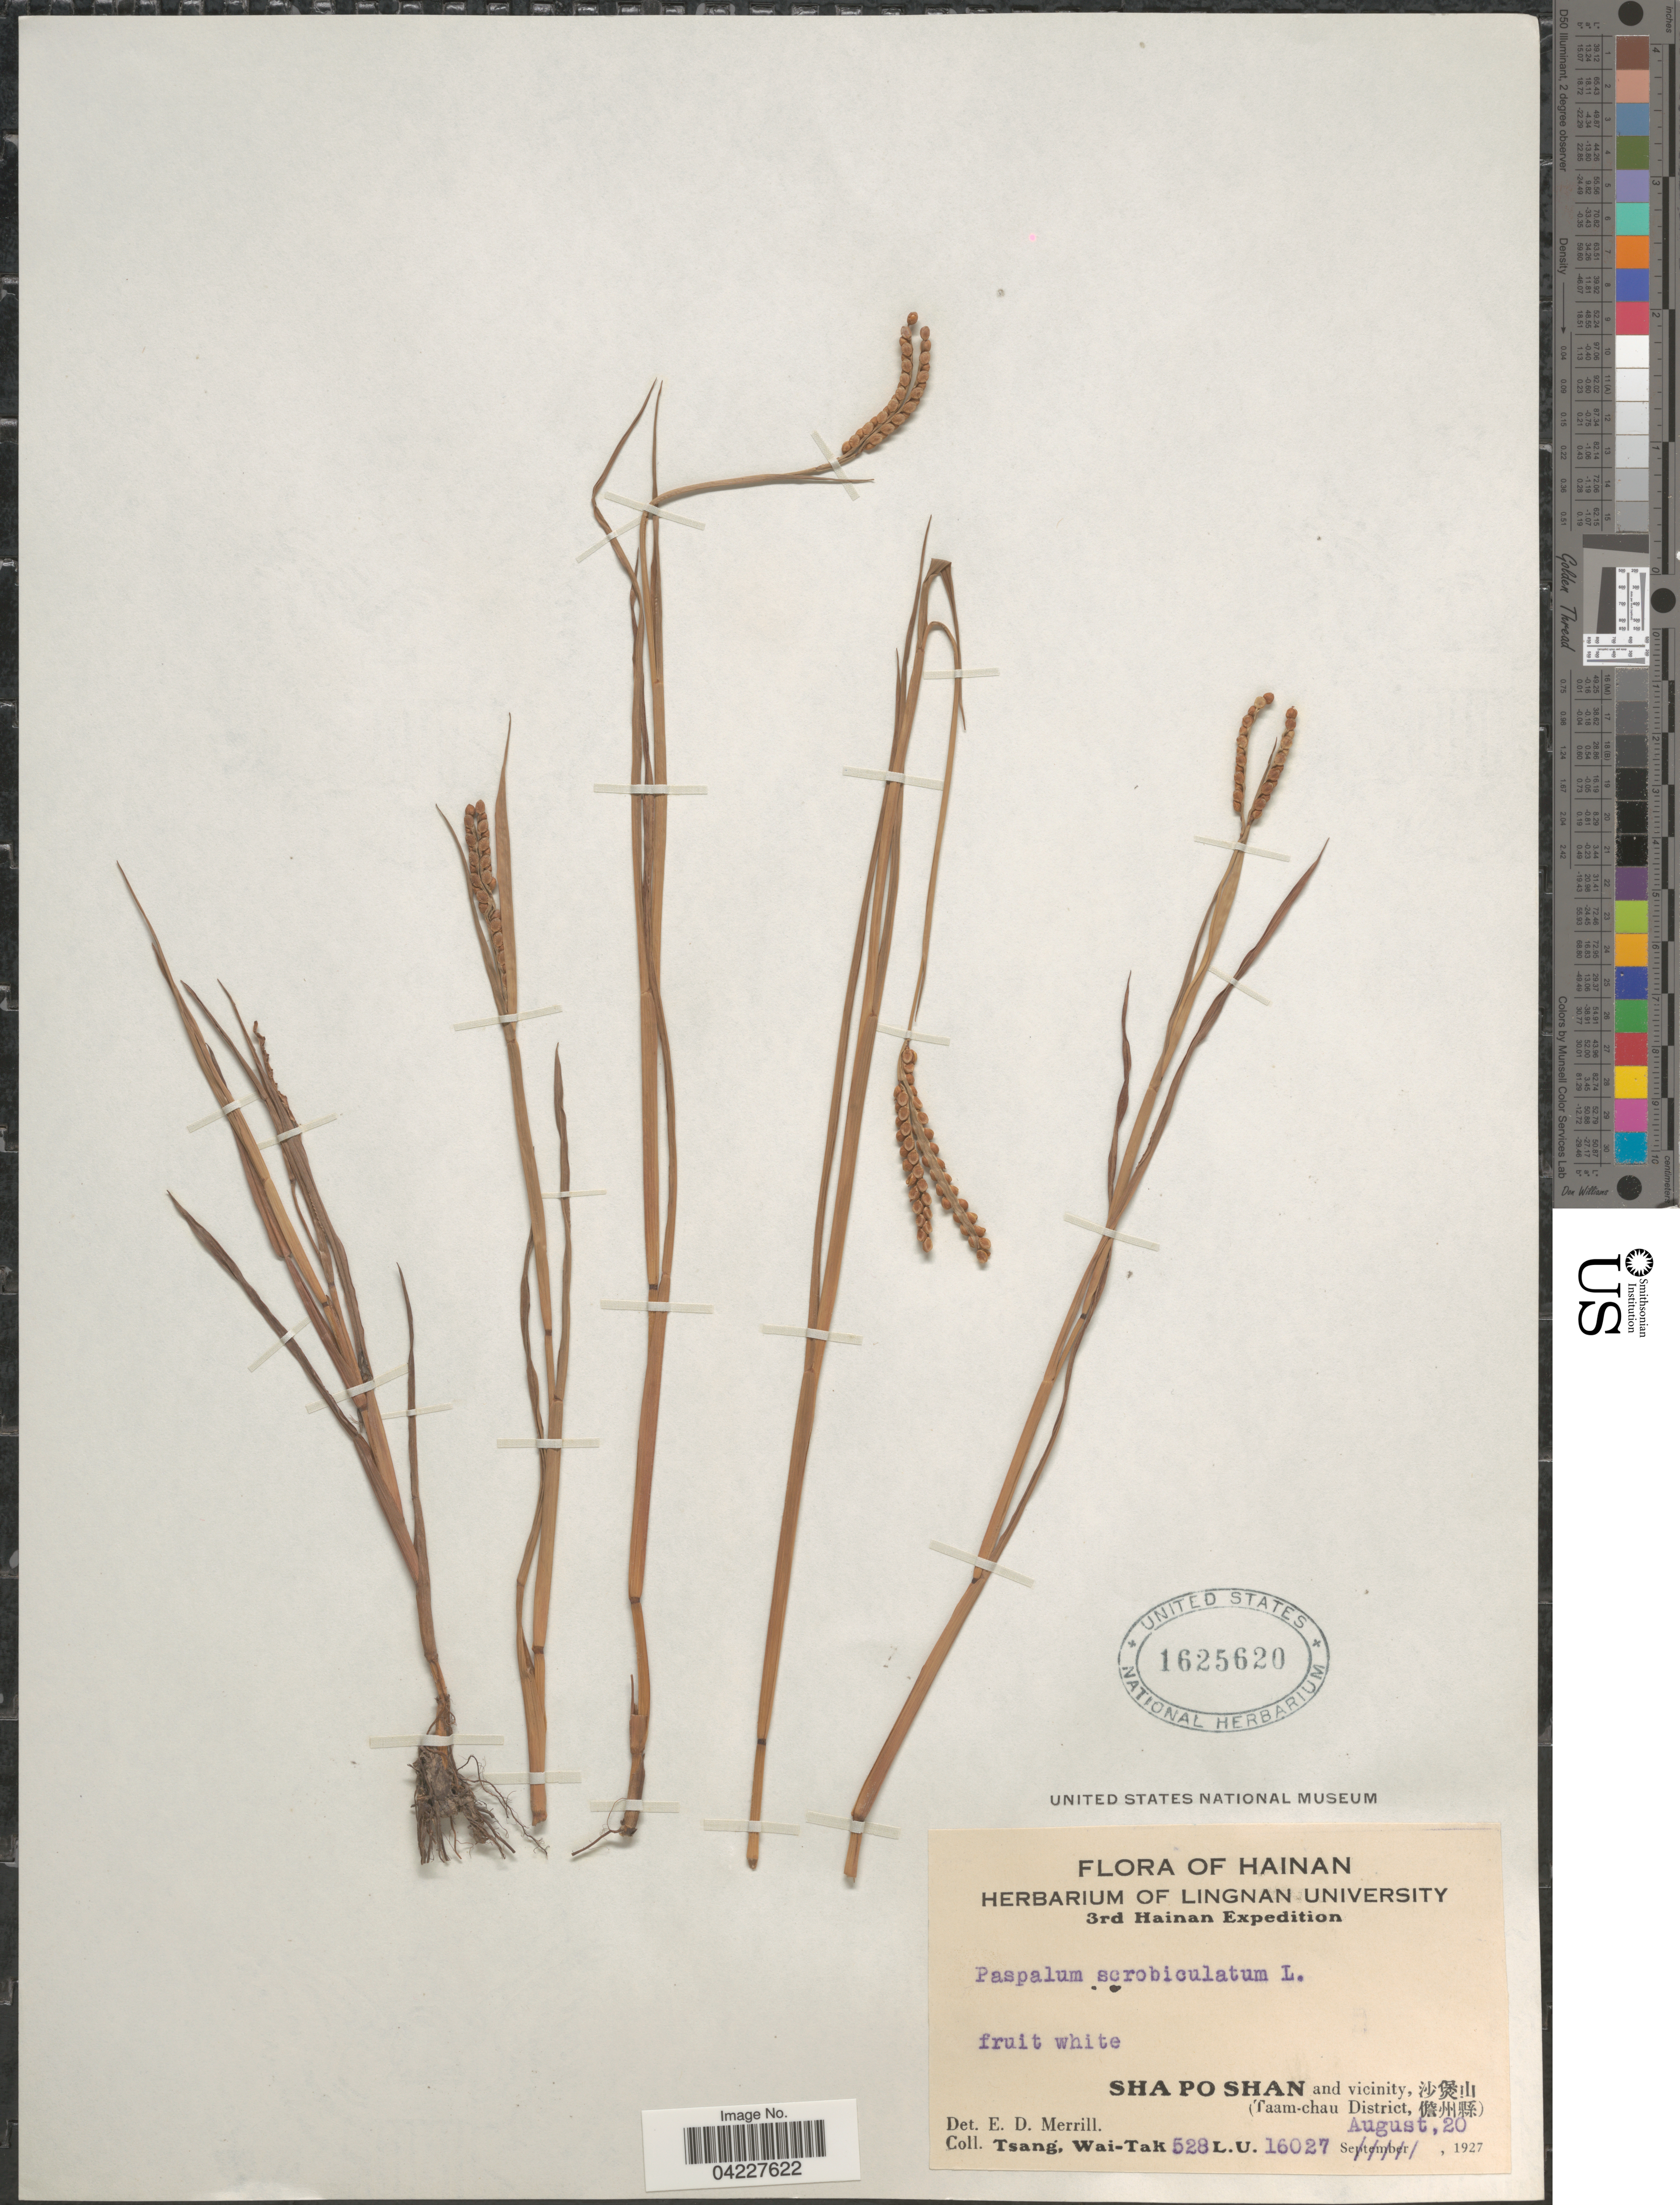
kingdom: Plantae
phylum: Tracheophyta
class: Liliopsida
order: Poales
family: Poaceae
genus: Paspalum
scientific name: Paspalum scrobiculatum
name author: L.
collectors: W. T. Tsang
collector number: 528L.U.16027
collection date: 1927-08-20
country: China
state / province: Hainan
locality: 3rd Hainan Expedition. Sha Po Shab and vicinity, X. (Taam-chau District, X).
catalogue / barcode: US 1625620